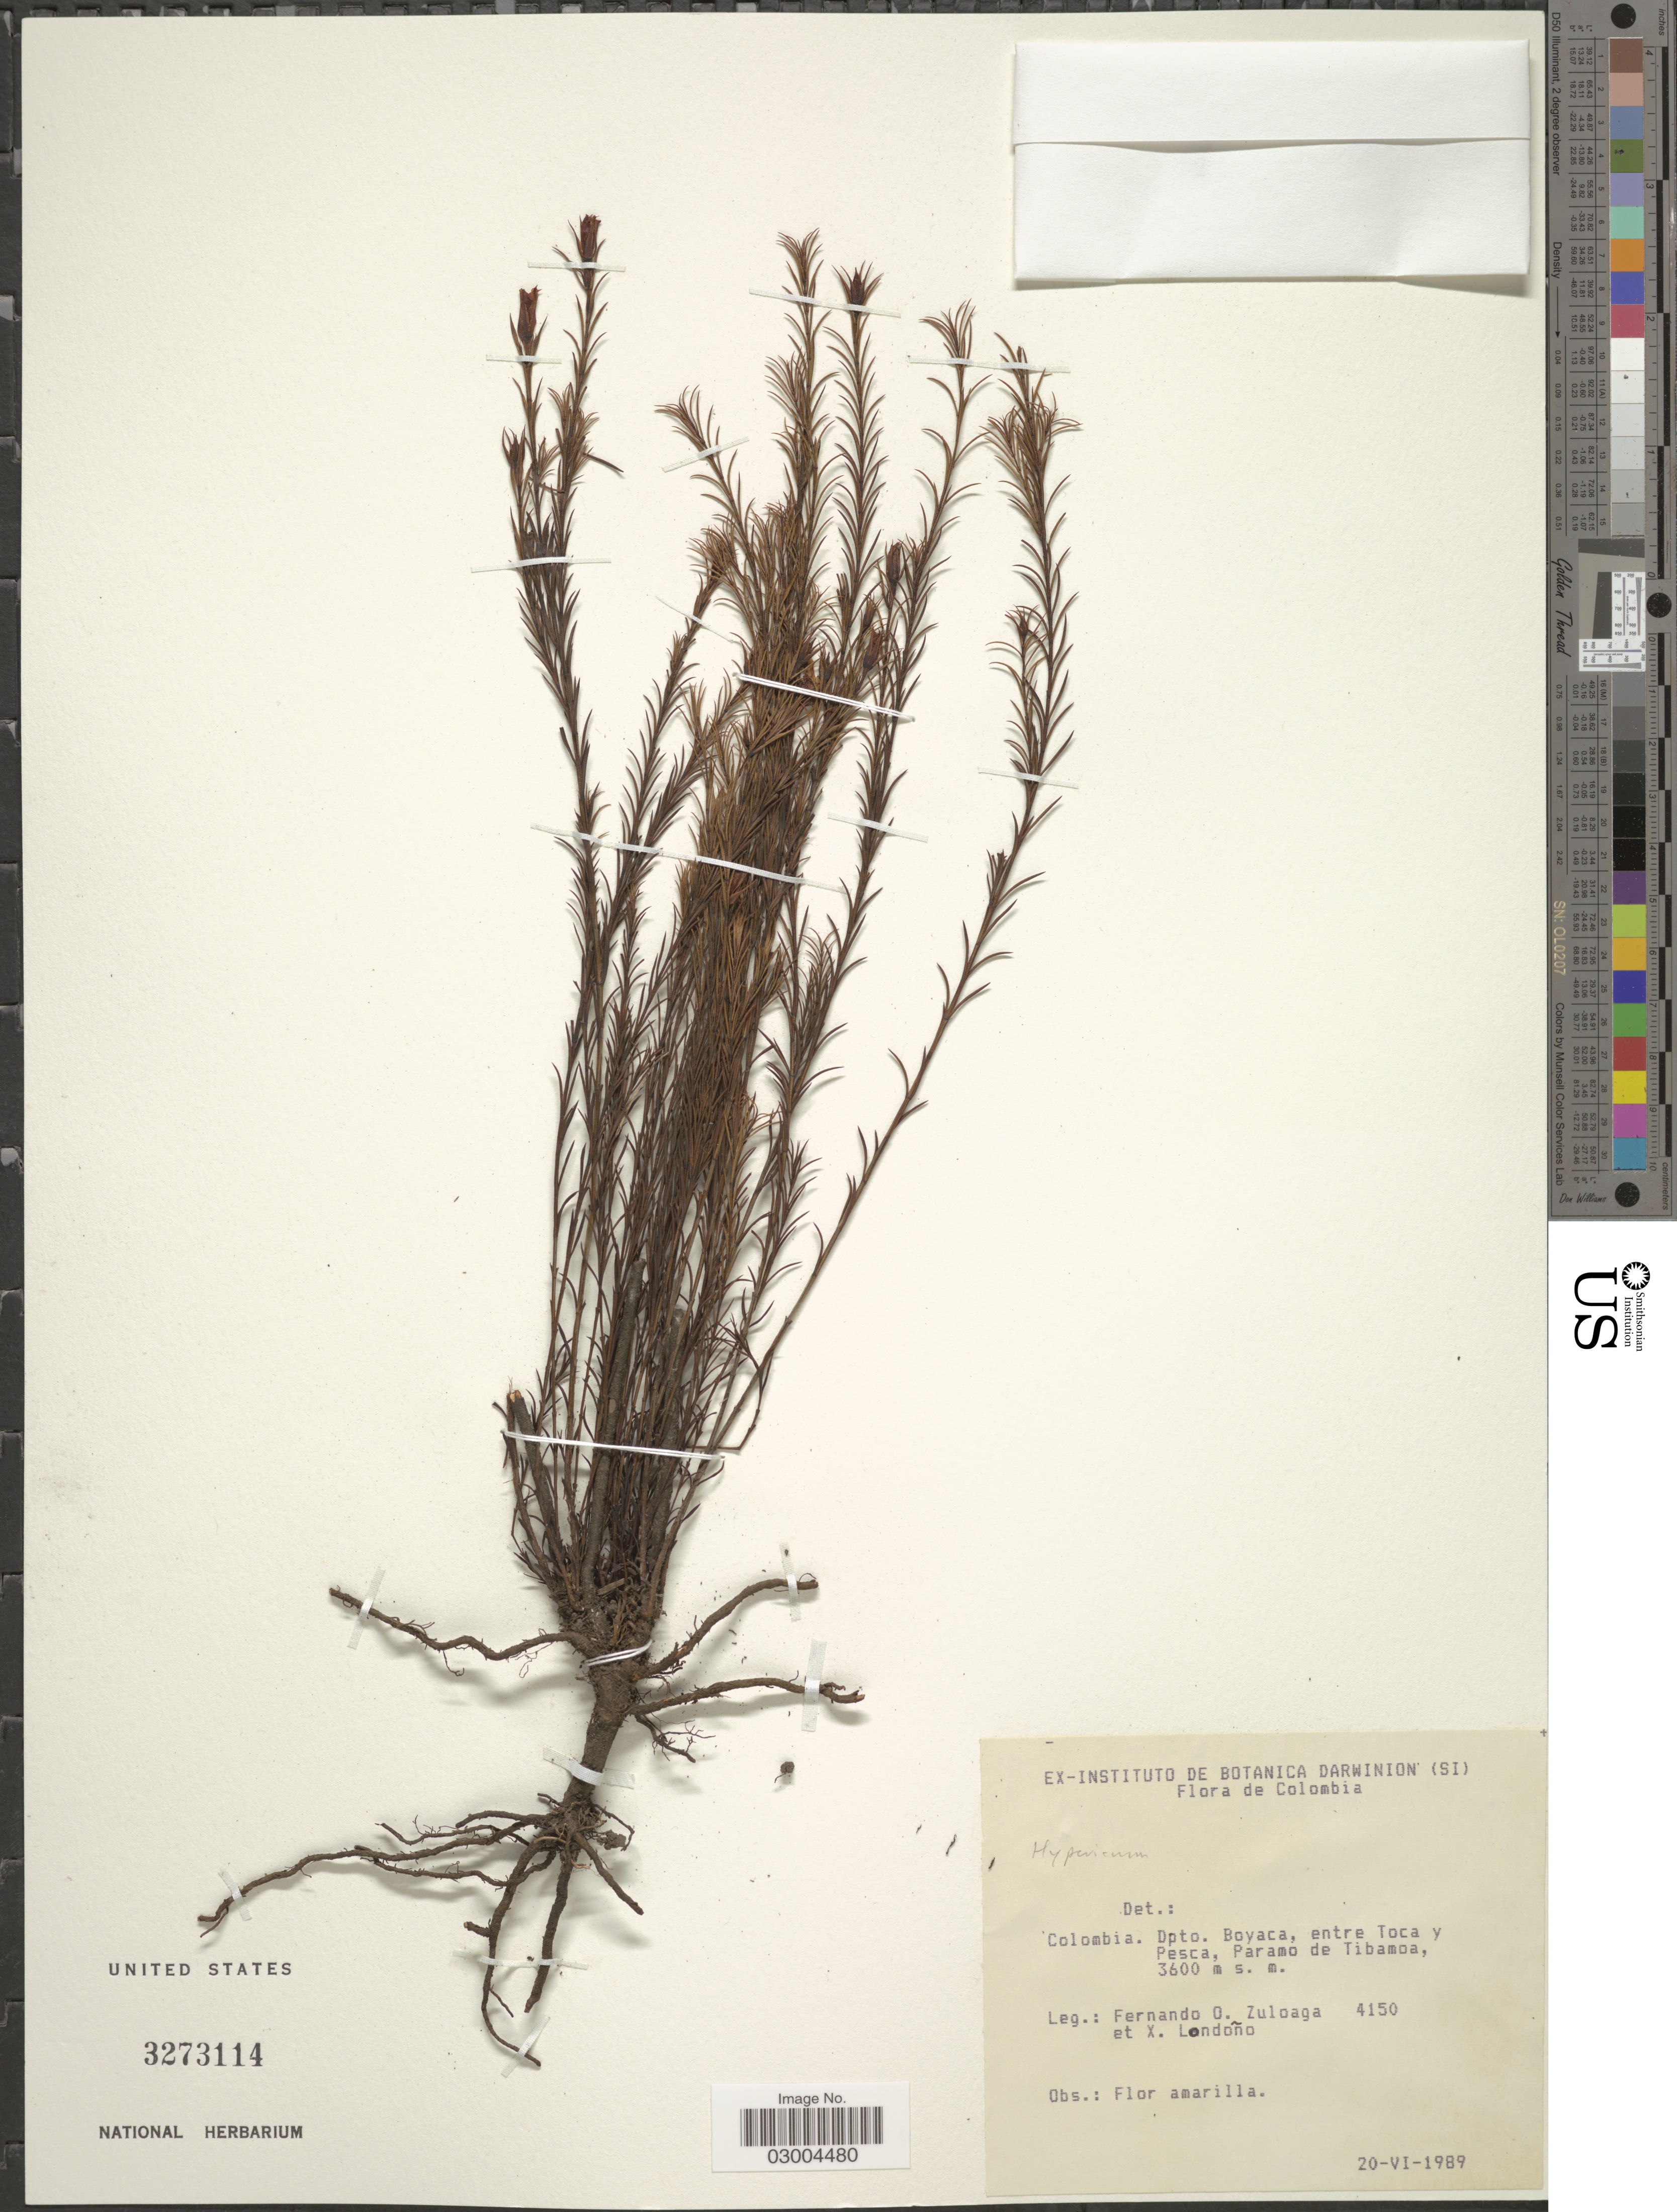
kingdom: Plantae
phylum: Tracheophyta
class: Magnoliopsida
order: Malpighiales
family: Hypericaceae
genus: Hypericum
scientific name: Hypericum sp.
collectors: F. O. Zuloaga & X. Londoño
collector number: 4150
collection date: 1989-06-20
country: Colombia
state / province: Boyacá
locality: Dpto. Boyaca, entre Toca y Pesca, Paramo de Tibamoa.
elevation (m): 3600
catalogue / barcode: US 3273114